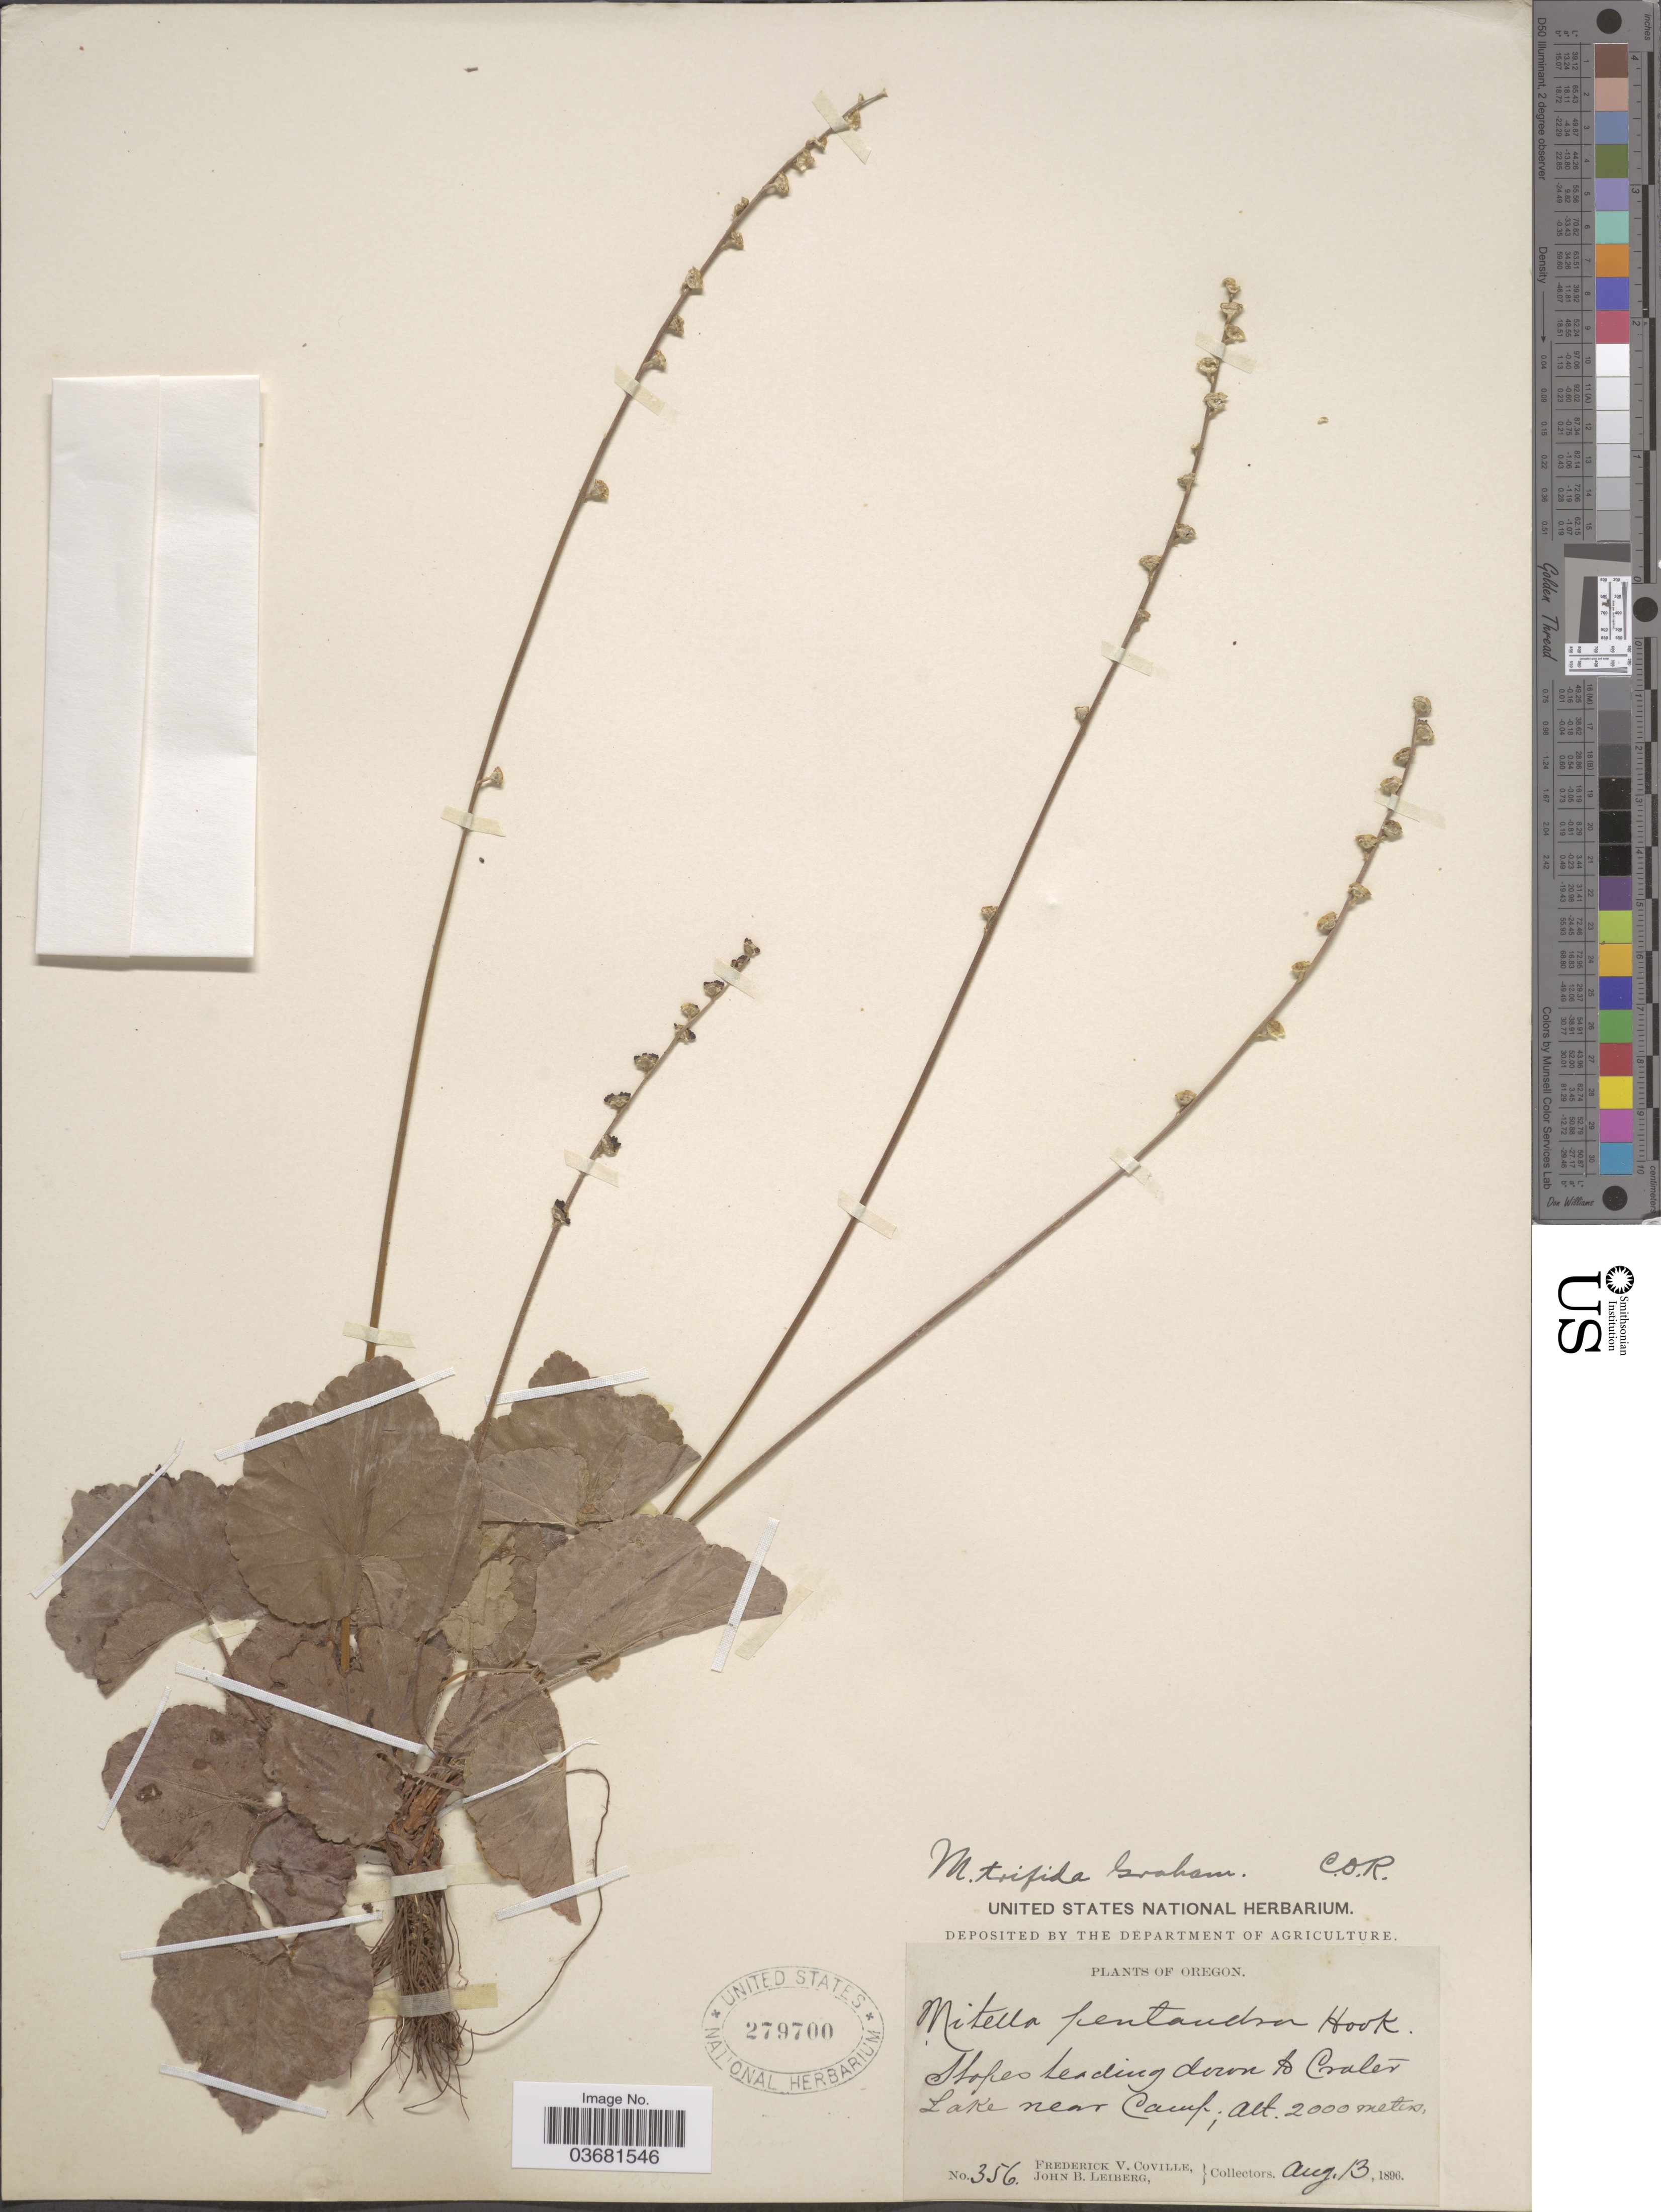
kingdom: Plantae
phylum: Tracheophyta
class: Magnoliopsida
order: Saxifragales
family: Saxifragaceae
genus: Mitella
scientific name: Mitella trifida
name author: Graham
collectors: F. V. Coville & J. B. Leiberg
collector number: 356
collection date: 1896-08-13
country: United States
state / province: Oregon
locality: Slopes leading down to Crater Lake near Camp.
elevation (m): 2000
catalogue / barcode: US 279700